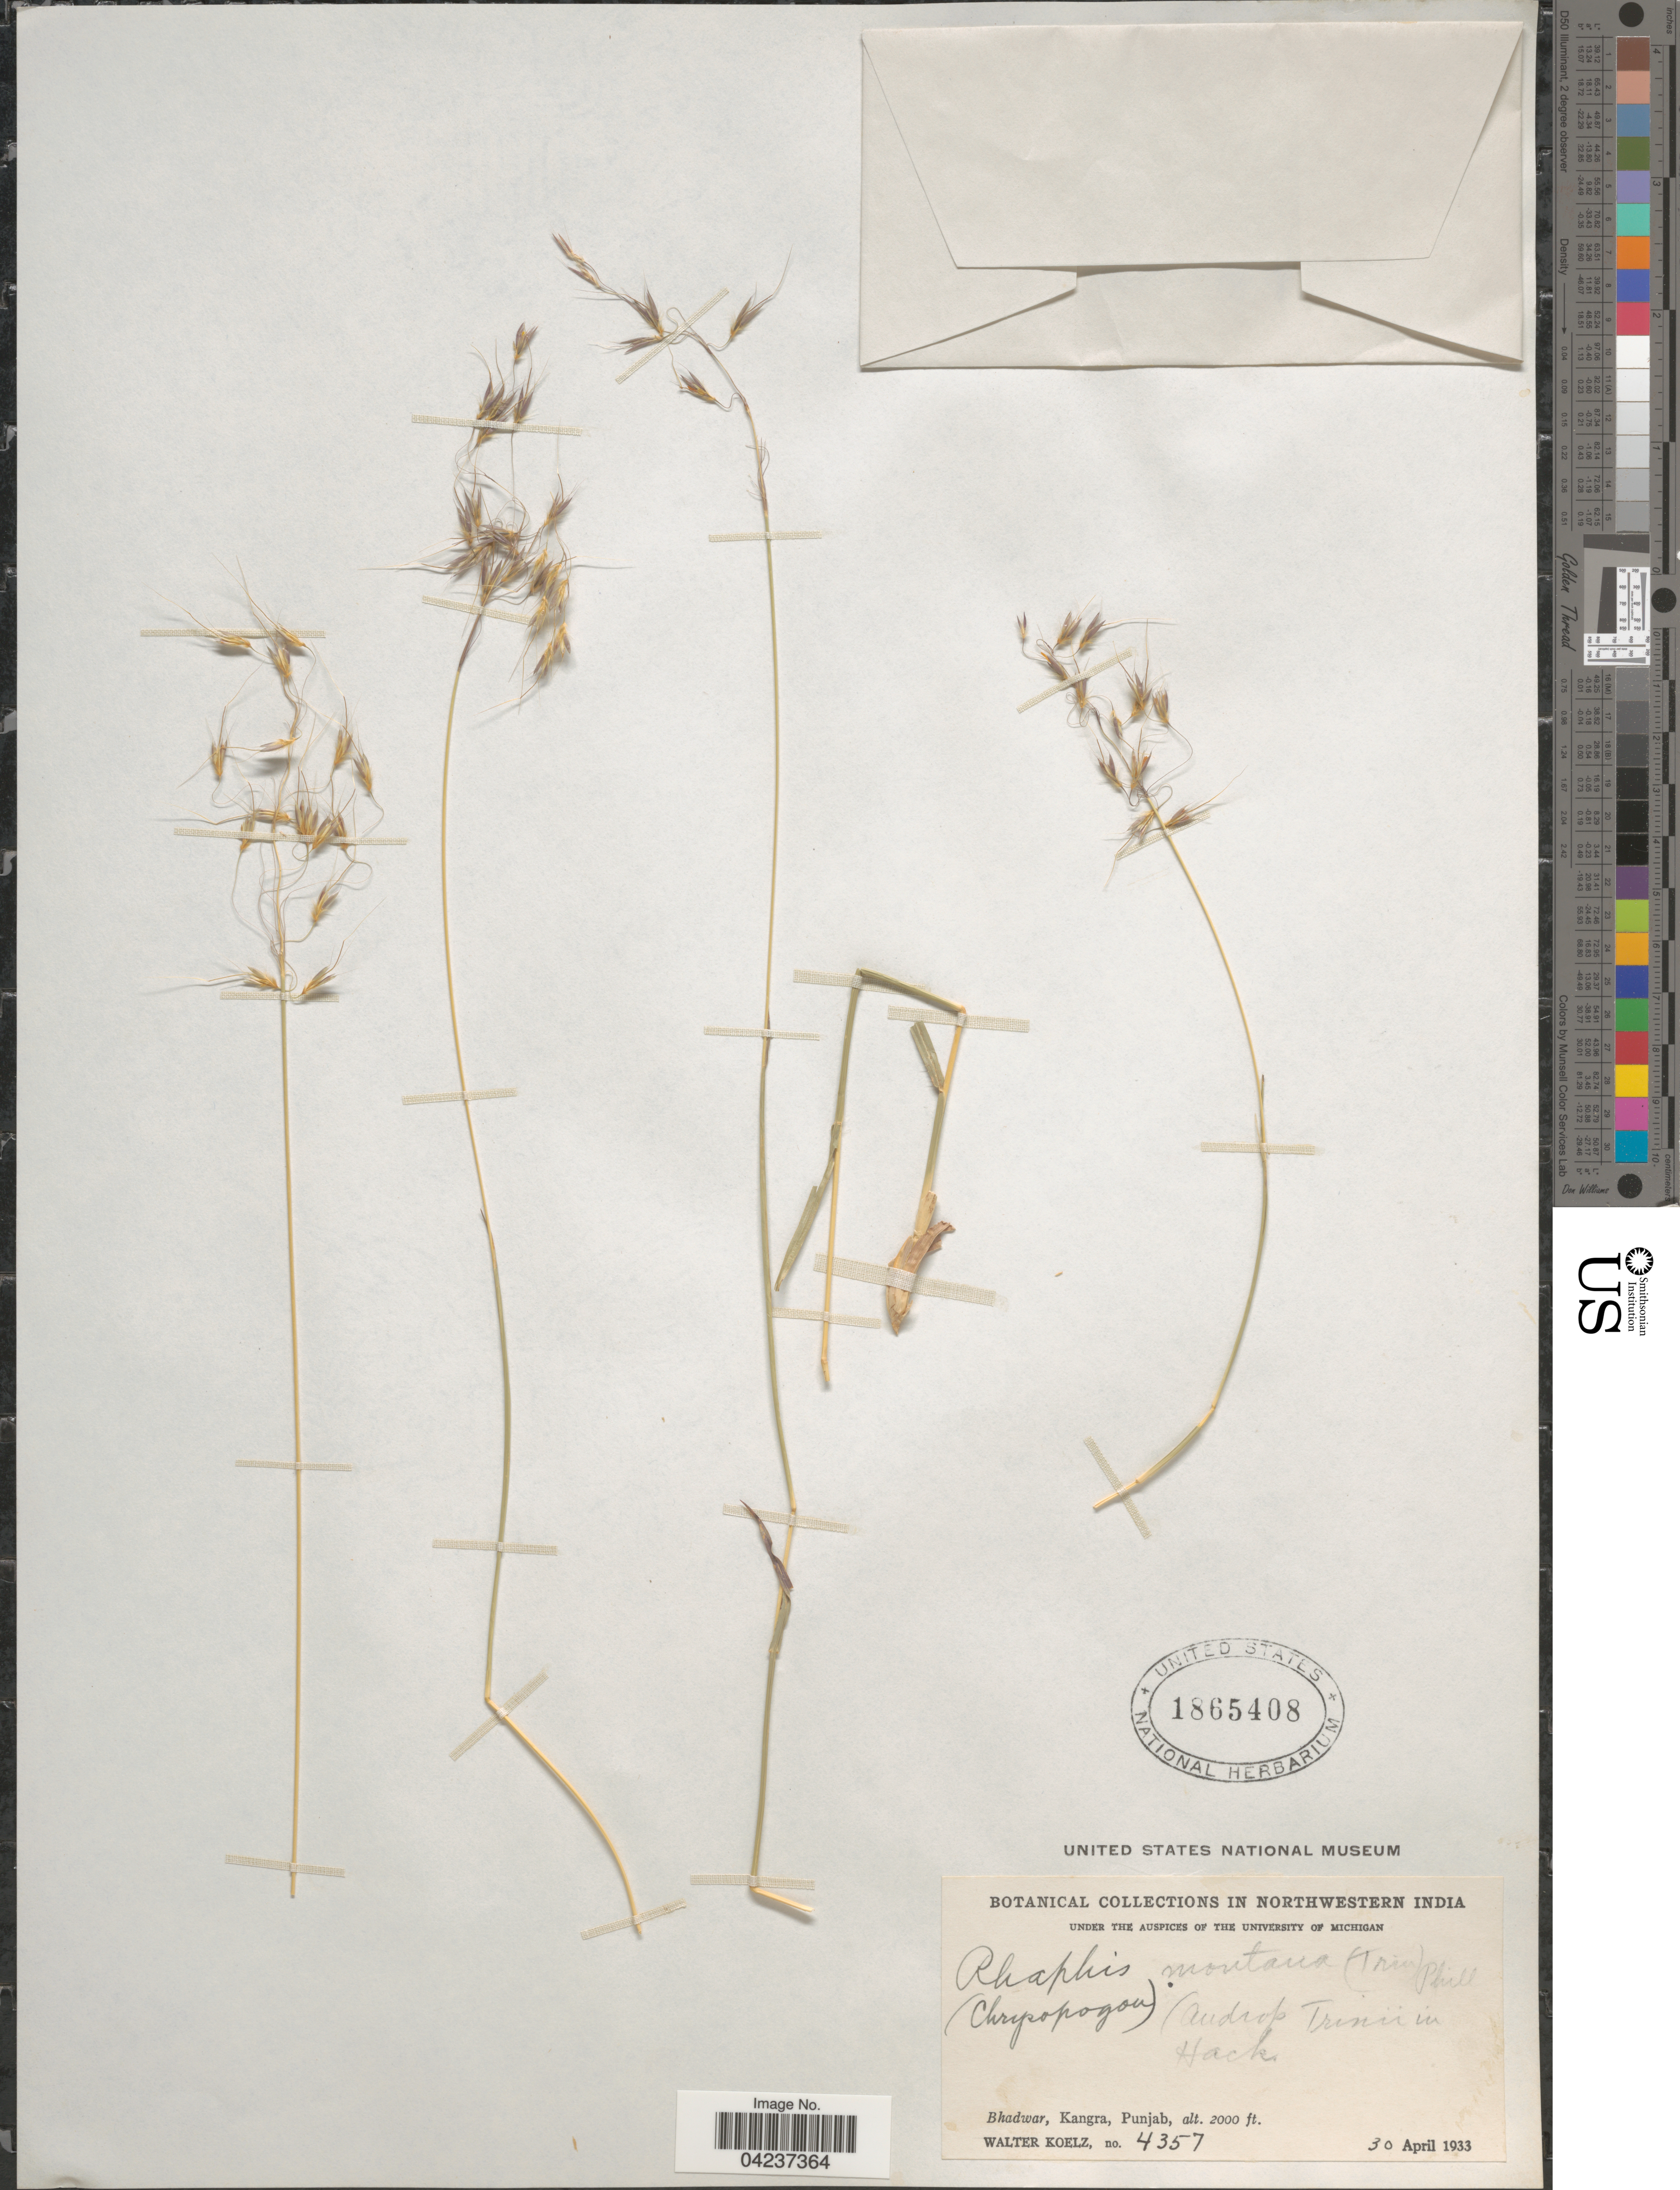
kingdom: Plantae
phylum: Tracheophyta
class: Liliopsida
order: Poales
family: Poaceae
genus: Chrysopogon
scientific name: Chrysopogon nodulibarbis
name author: (Hochst. ex Steud.) Henr.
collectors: W. N. Koelz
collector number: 4357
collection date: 1933-04-30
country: India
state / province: Punjab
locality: Northwestern India. Bhadwar, Kangra.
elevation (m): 610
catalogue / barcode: US 1865408